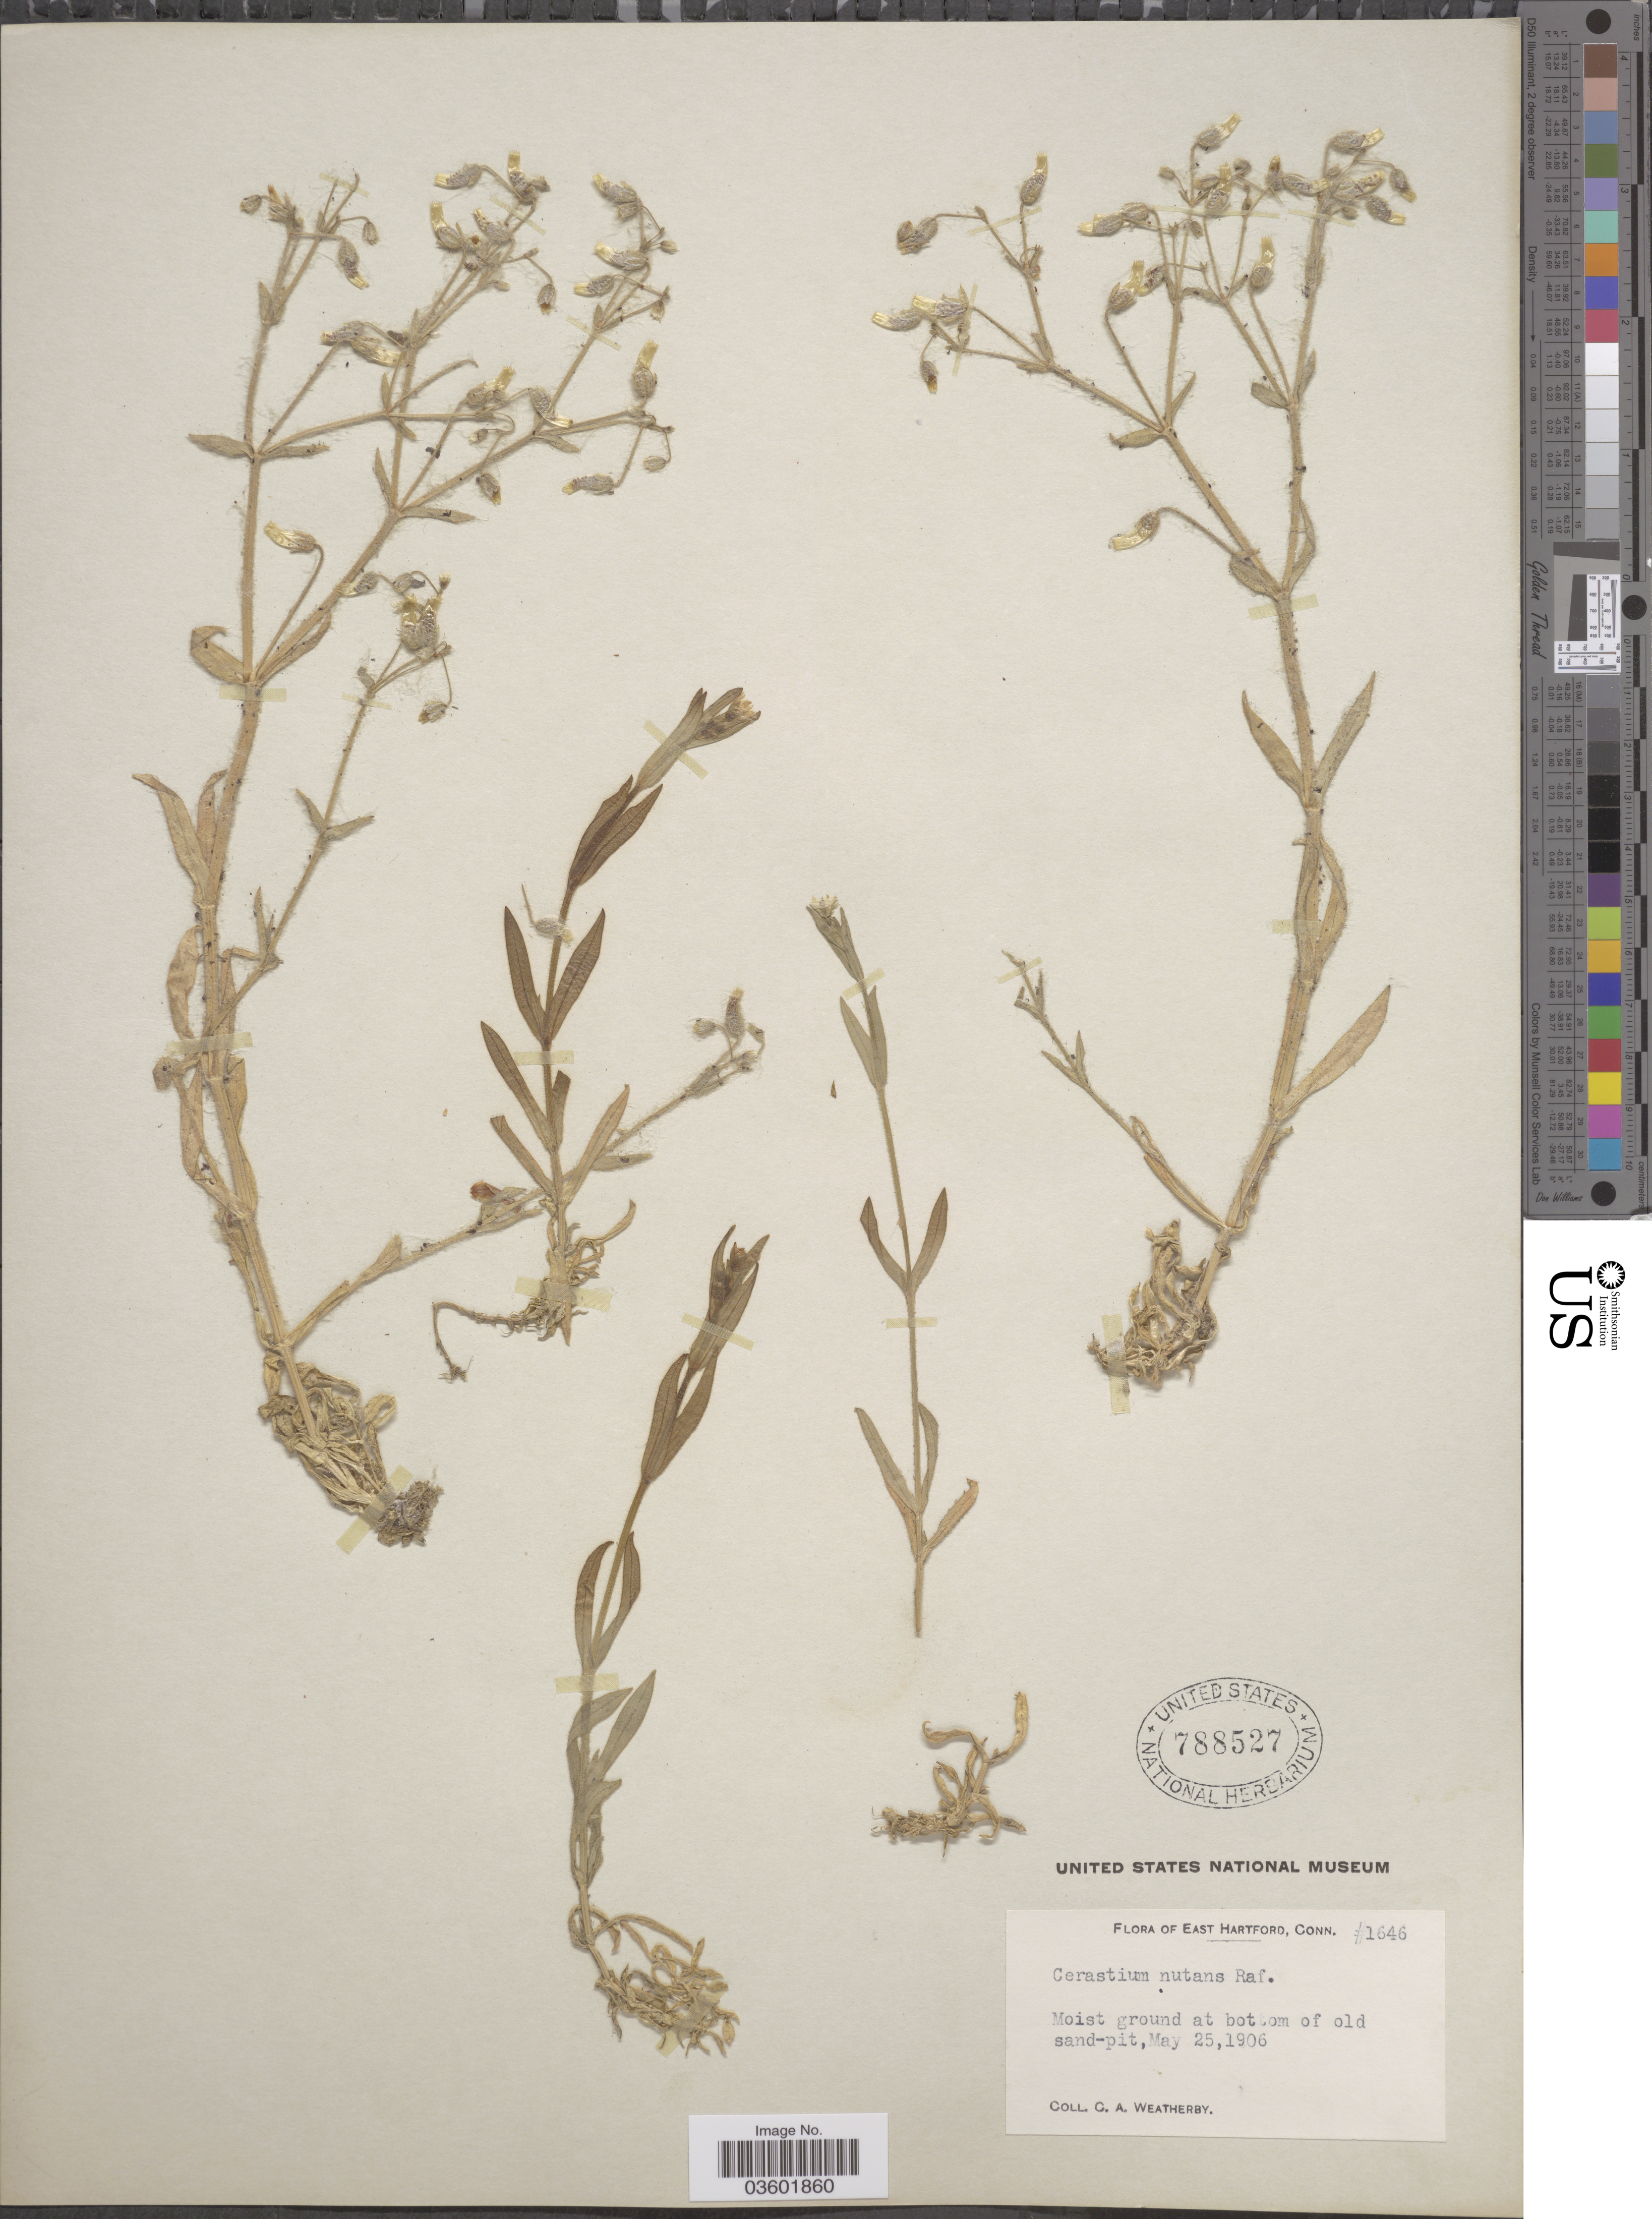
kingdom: Plantae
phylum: Tracheophyta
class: Magnoliopsida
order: Caryophyllales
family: Caryophyllaceae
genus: Cerastium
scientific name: Cerastium nutans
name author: Raf.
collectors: C. A. Weatherby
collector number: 1646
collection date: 1906-05-25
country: United States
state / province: Connecticut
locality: East Hartford. At bottom of old sand-pit.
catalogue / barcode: US 788527